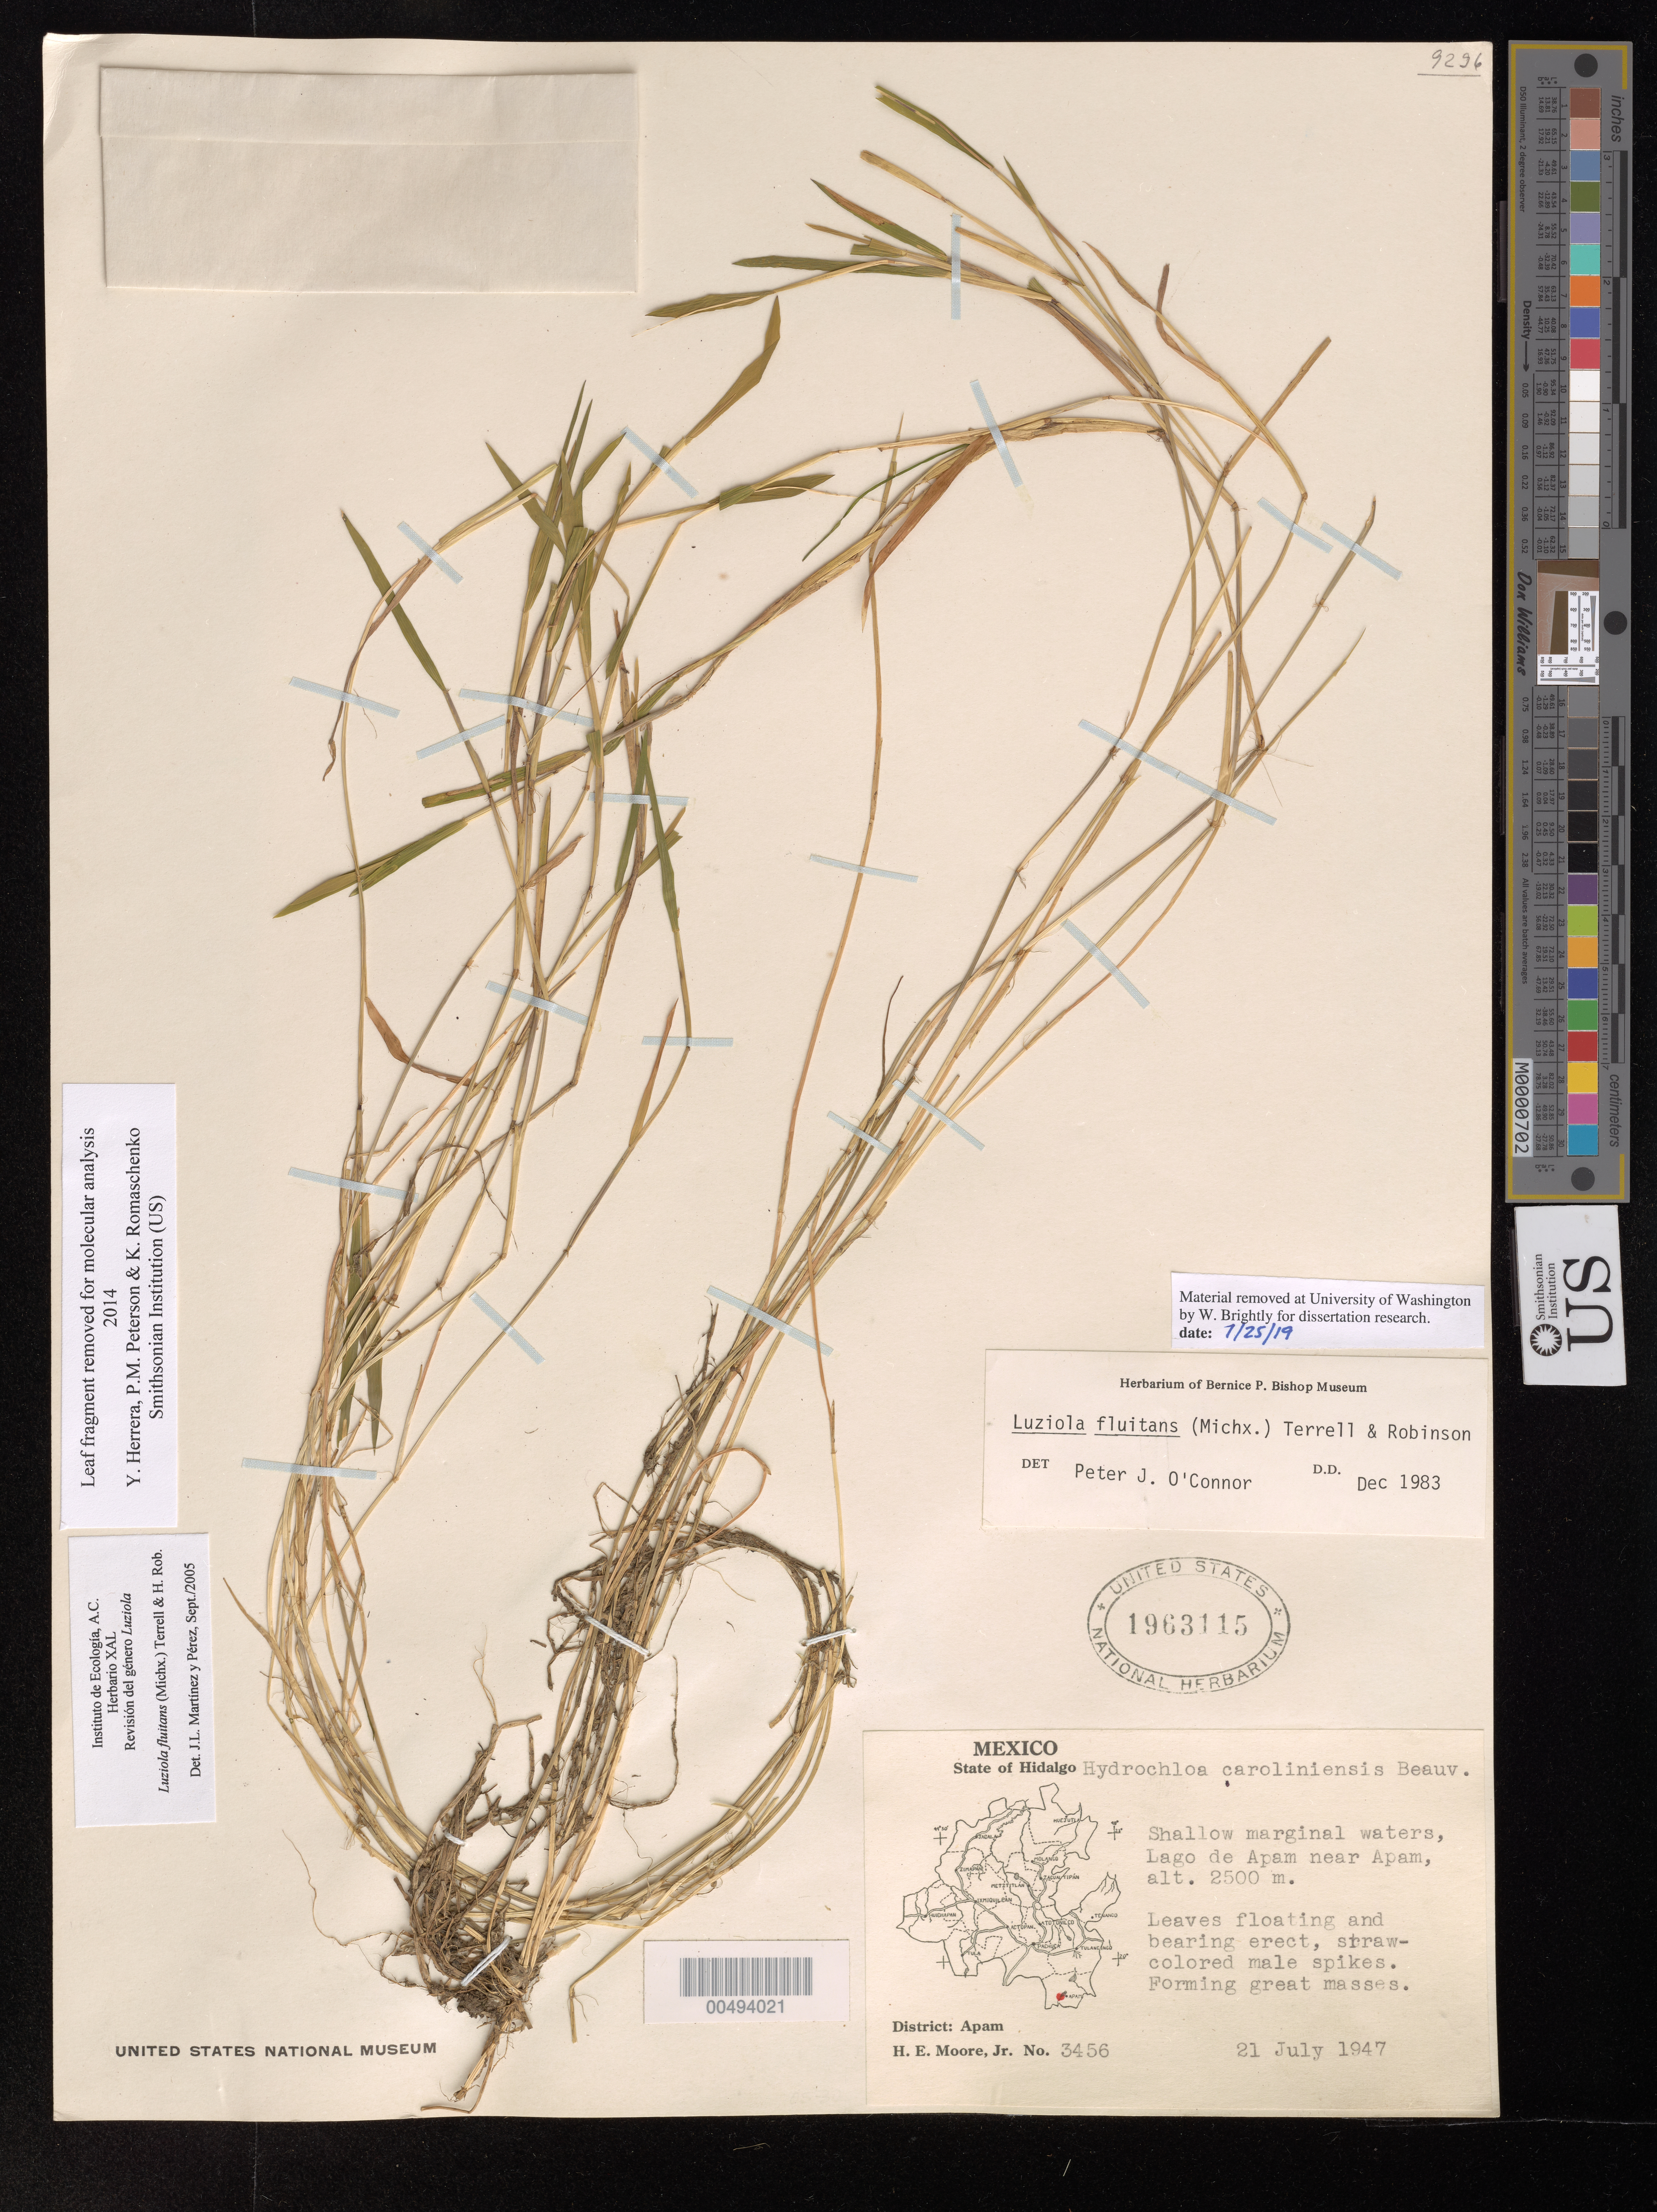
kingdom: Plantae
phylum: Tracheophyta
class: Liliopsida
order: Poales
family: Poaceae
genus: Luziola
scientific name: Luziola fluitans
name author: (Michx.) Terrell & H. Rob.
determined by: O'Connor, P. J.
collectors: H. E. Moore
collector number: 3456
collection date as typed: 21 Jul 1947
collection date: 1947-07-21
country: Mexico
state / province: Hidalgo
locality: Dist: Apam, Lago de Apam near Apam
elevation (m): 2500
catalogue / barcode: US 1963115